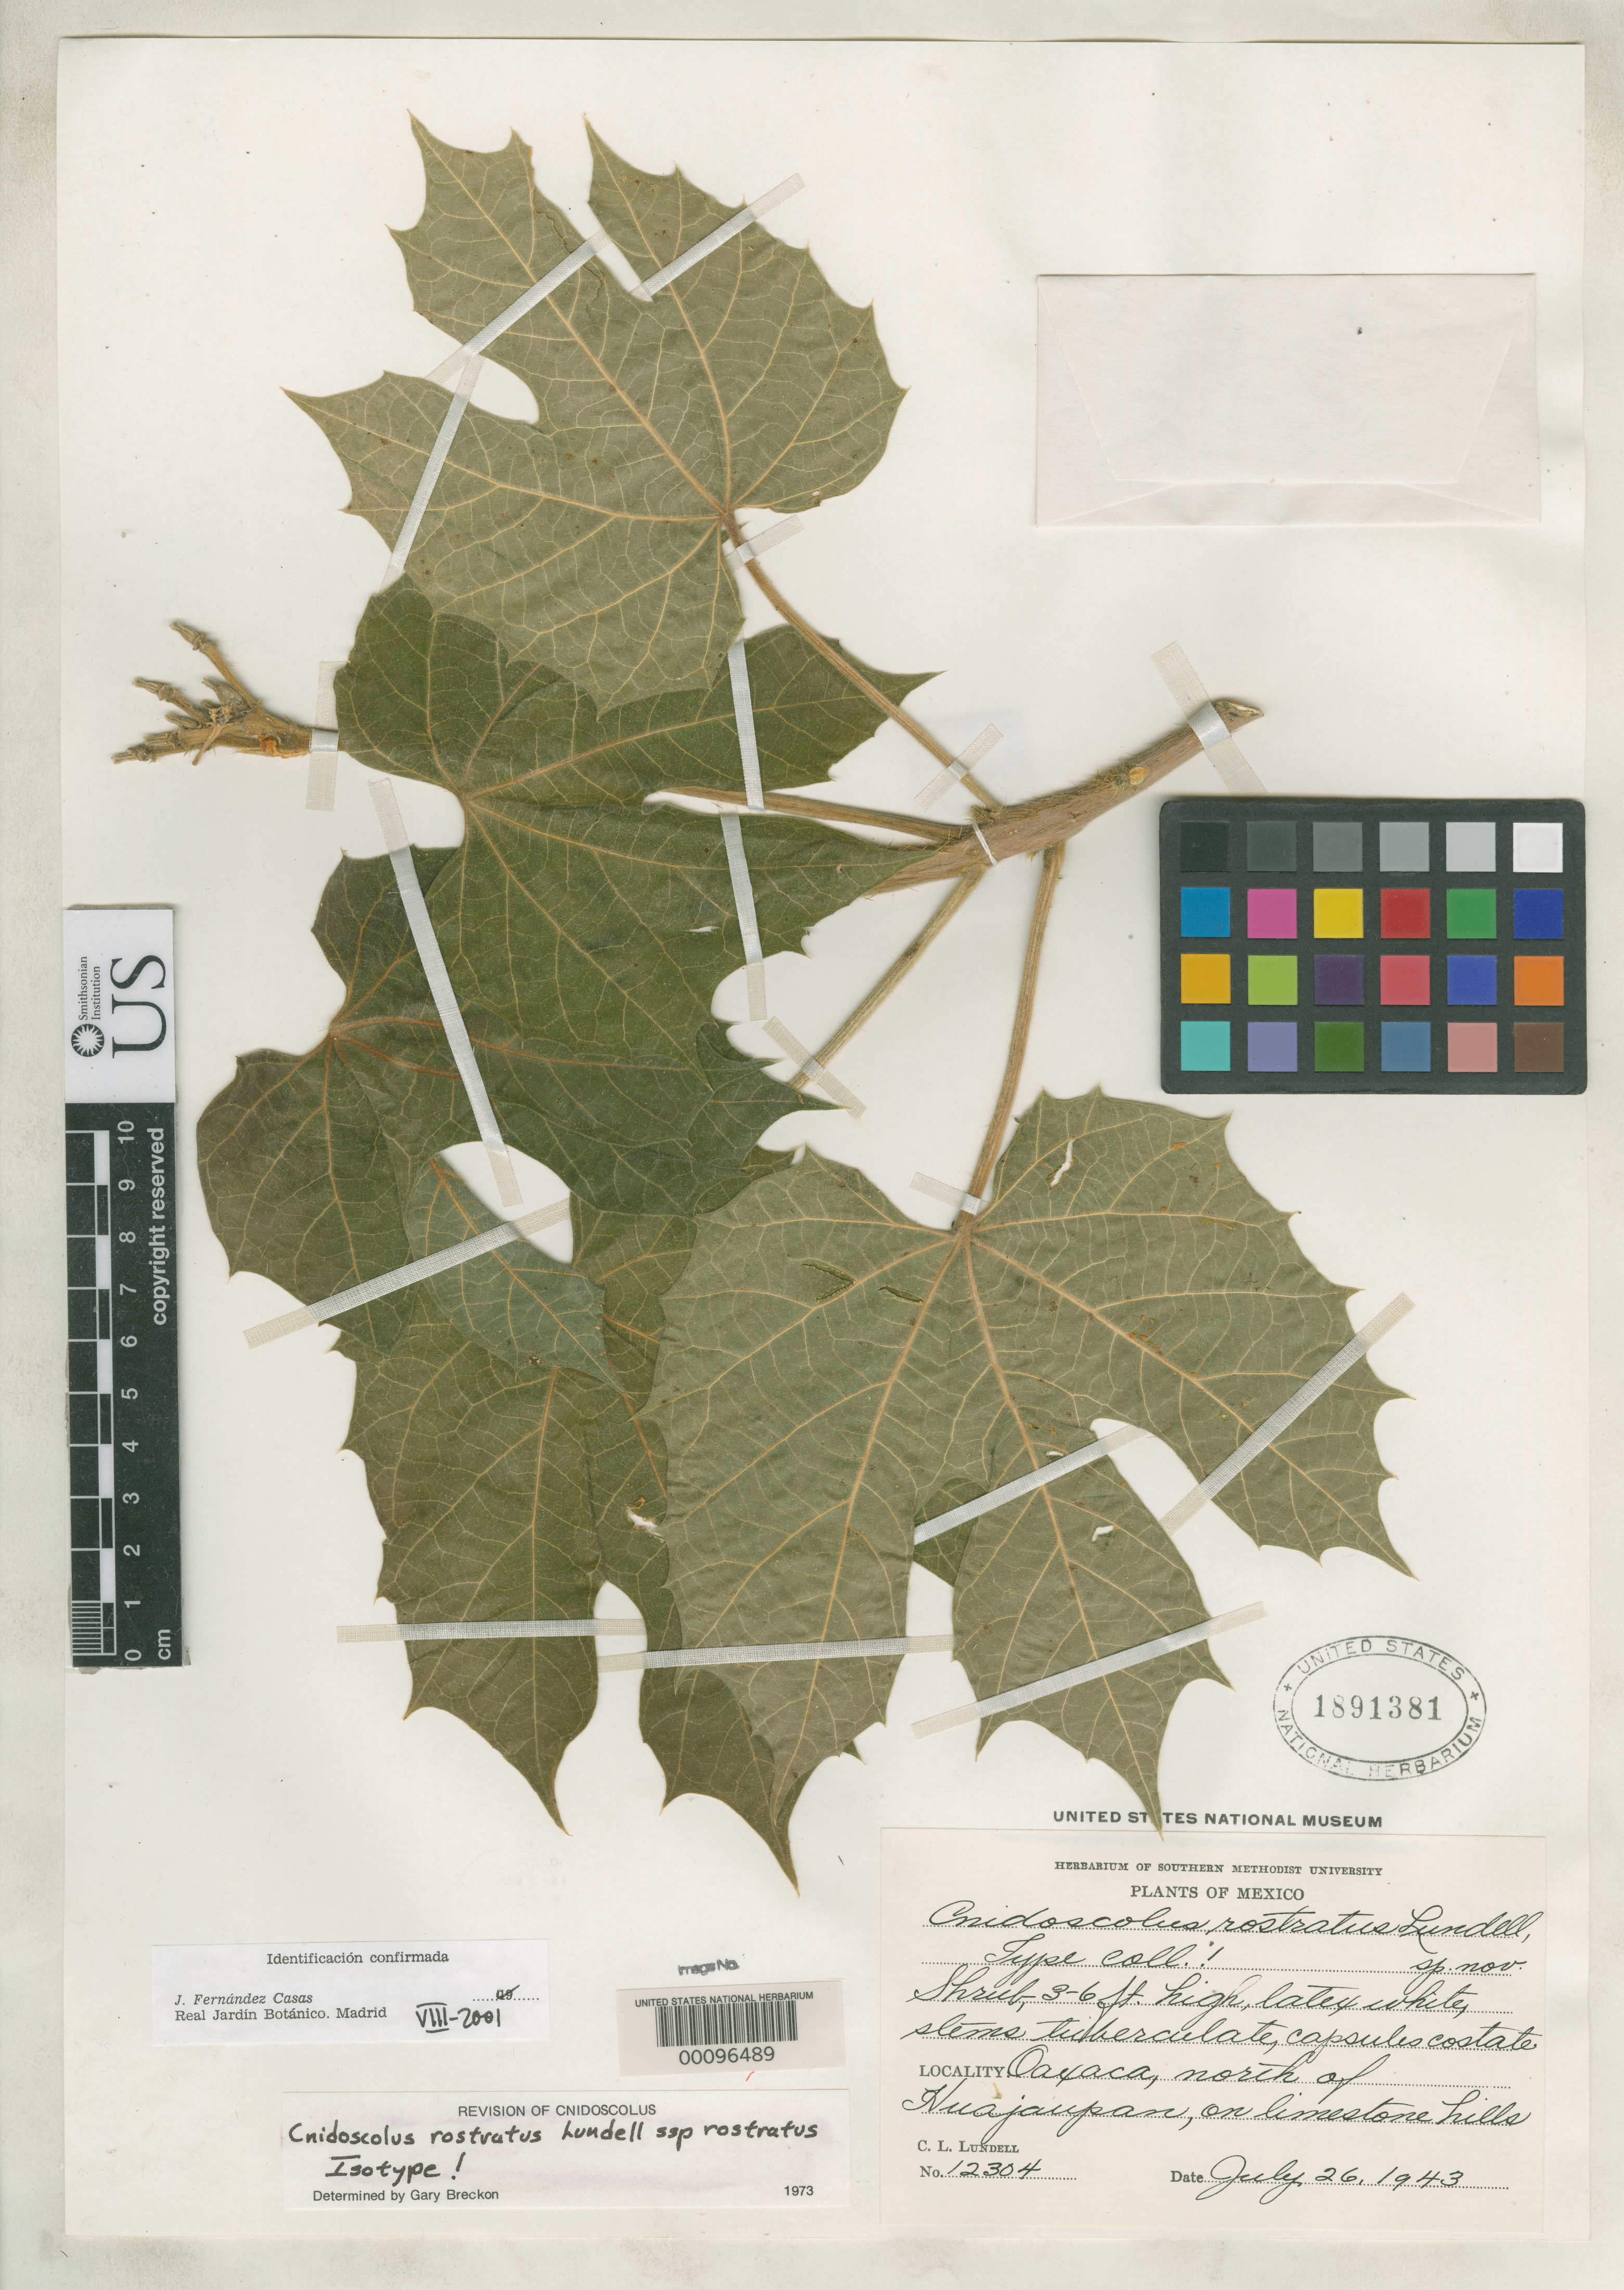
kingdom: Plantae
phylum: Tracheophyta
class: Magnoliopsida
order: Malpighiales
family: Euphorbiaceae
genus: Cnidoscolus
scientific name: Cnidoscolus rostratus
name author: Lundell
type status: Isotype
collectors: C. L. Lundell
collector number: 12304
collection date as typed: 26 Jul 1943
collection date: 1943-07-26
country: Mexico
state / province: Oaxaca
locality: North of Huajuapam.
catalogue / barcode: US 1891381